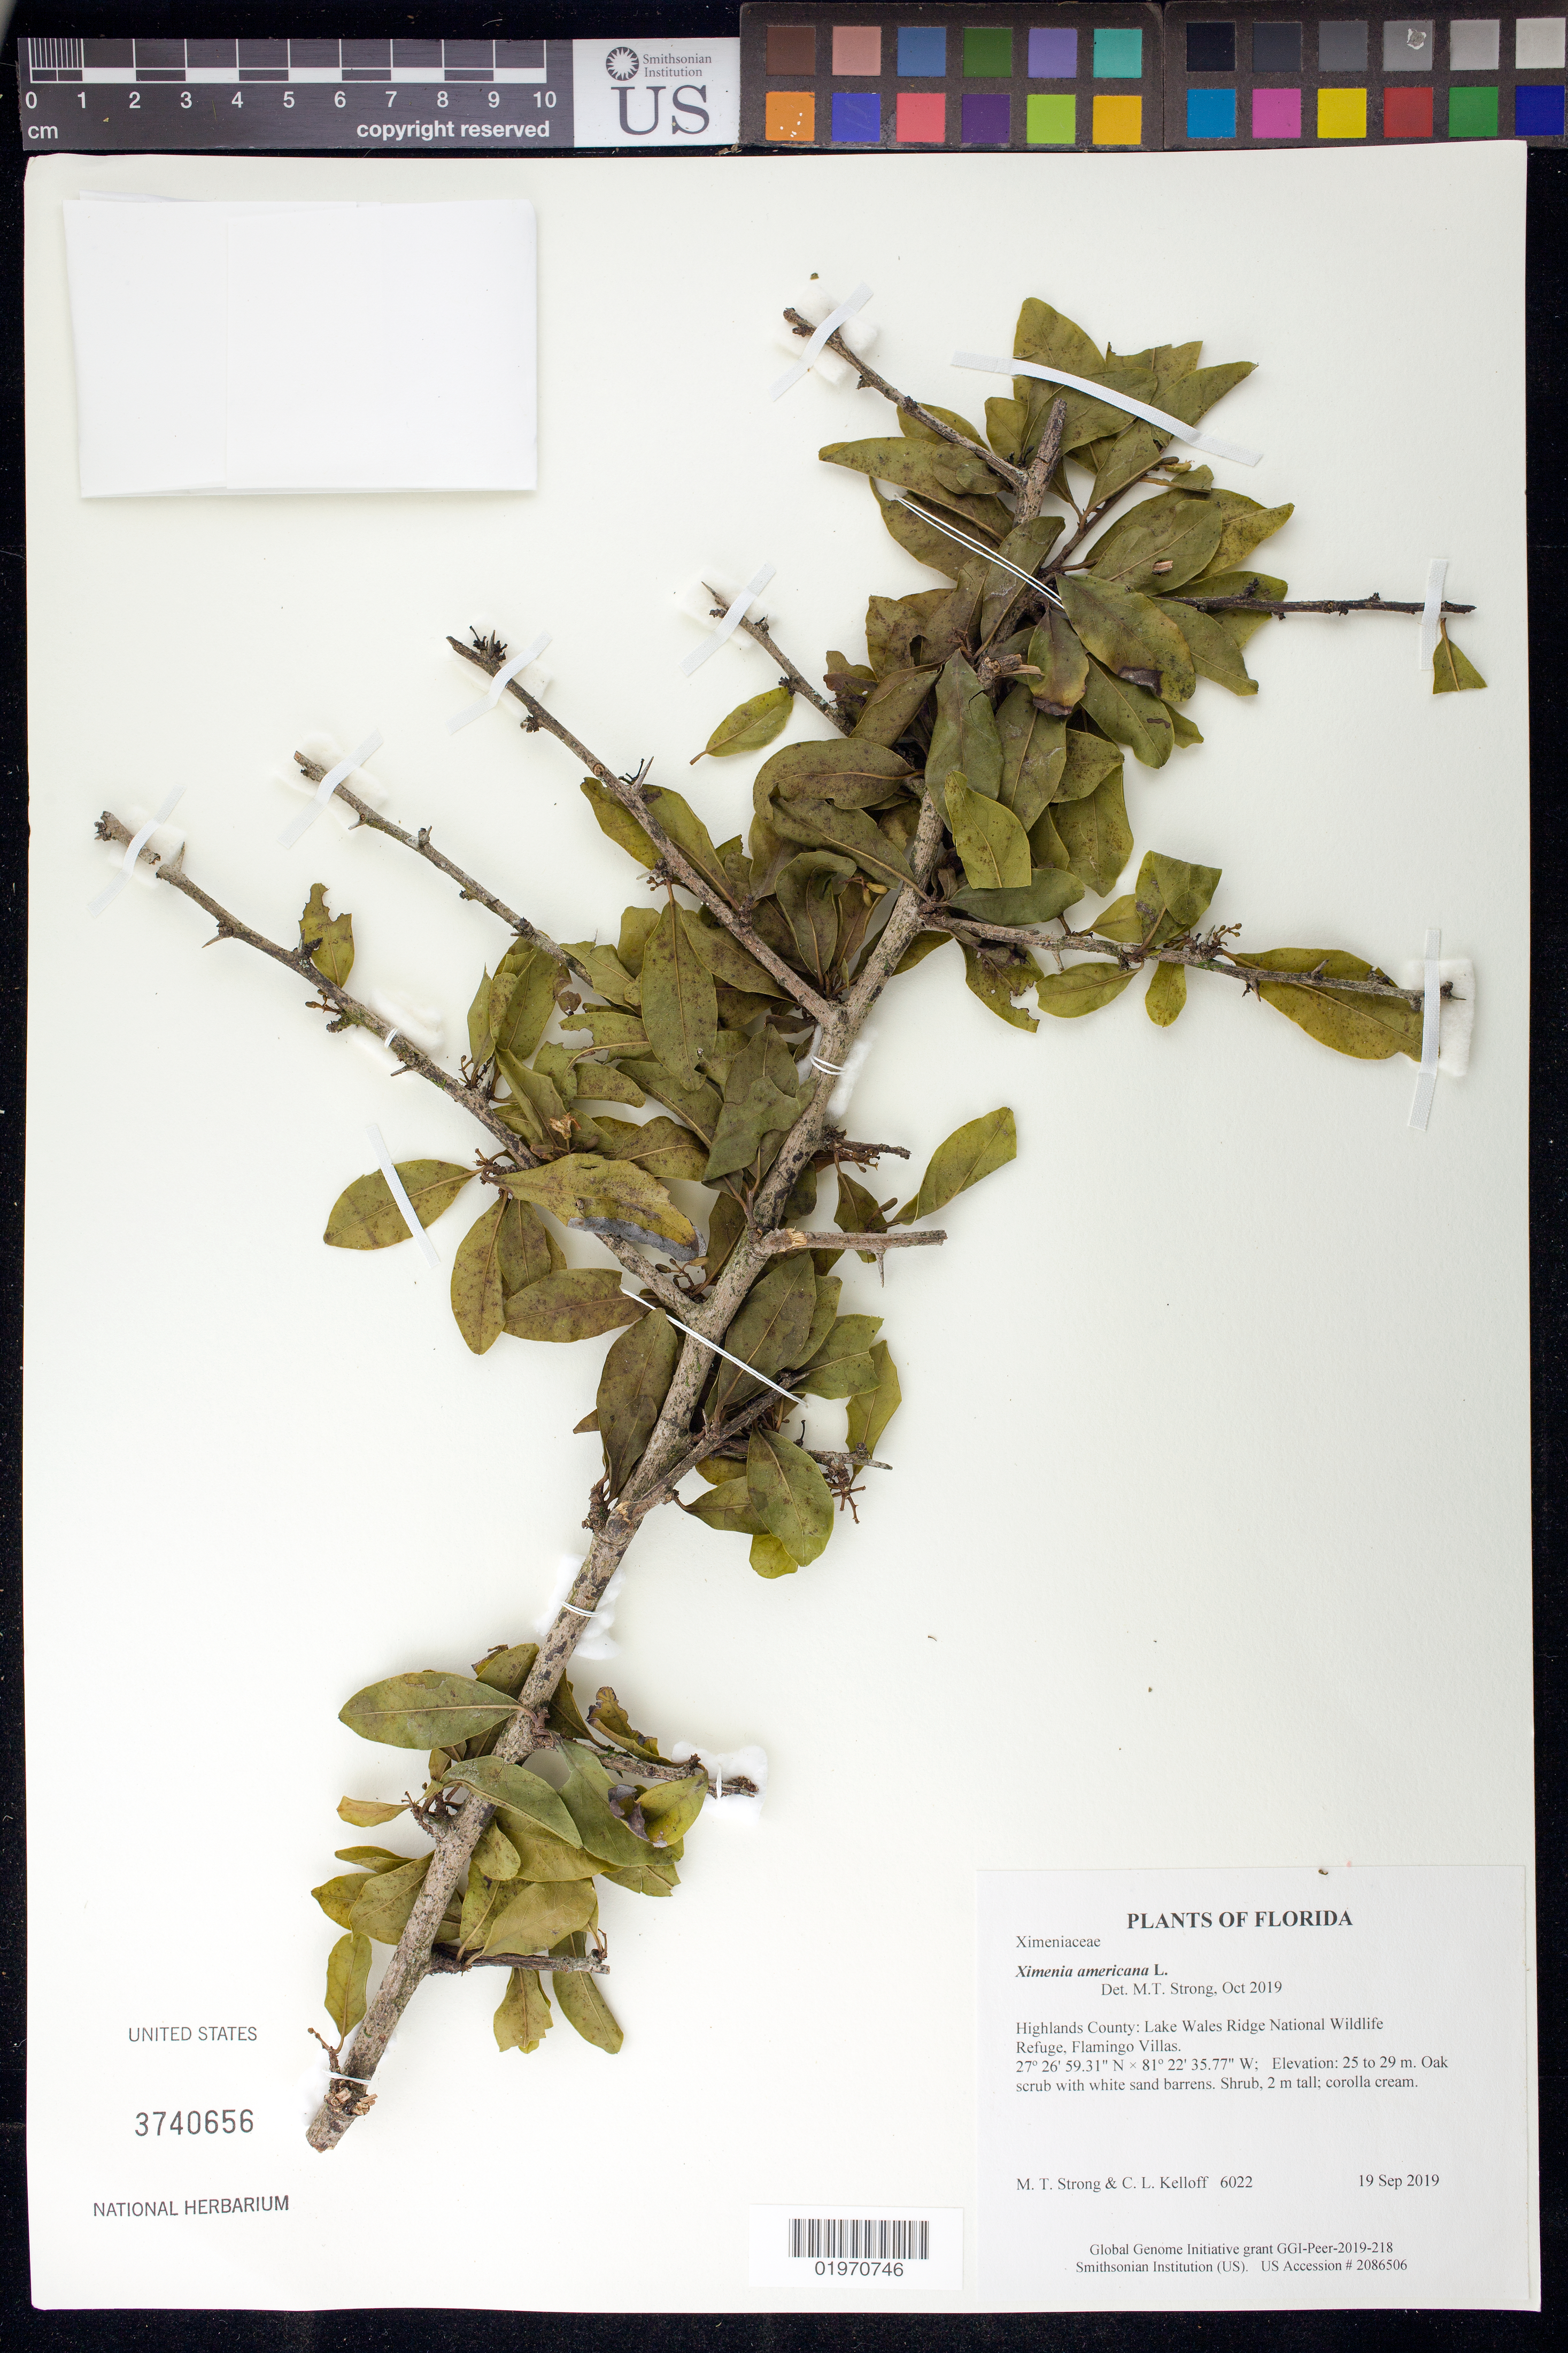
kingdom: Plantae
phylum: Tracheophyta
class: Magnoliopsida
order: Santalales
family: Ximeniaceae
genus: Ximenia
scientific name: Ximenia americana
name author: L.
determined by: Strong, Mark T., (BOT), Smithsonian Institution - National Museum of Natural History (UNITED STATES)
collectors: M. T. Strong & C. L. Kelloff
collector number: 6022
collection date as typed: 19 Sep 2019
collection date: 2019-09-19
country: United States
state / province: Florida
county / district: Highlands County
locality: Lake Wales Ridge National Wildlife Refuge, Flamingo Villas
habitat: Oak scrub with white sand barrens.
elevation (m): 25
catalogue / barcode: US 3740656